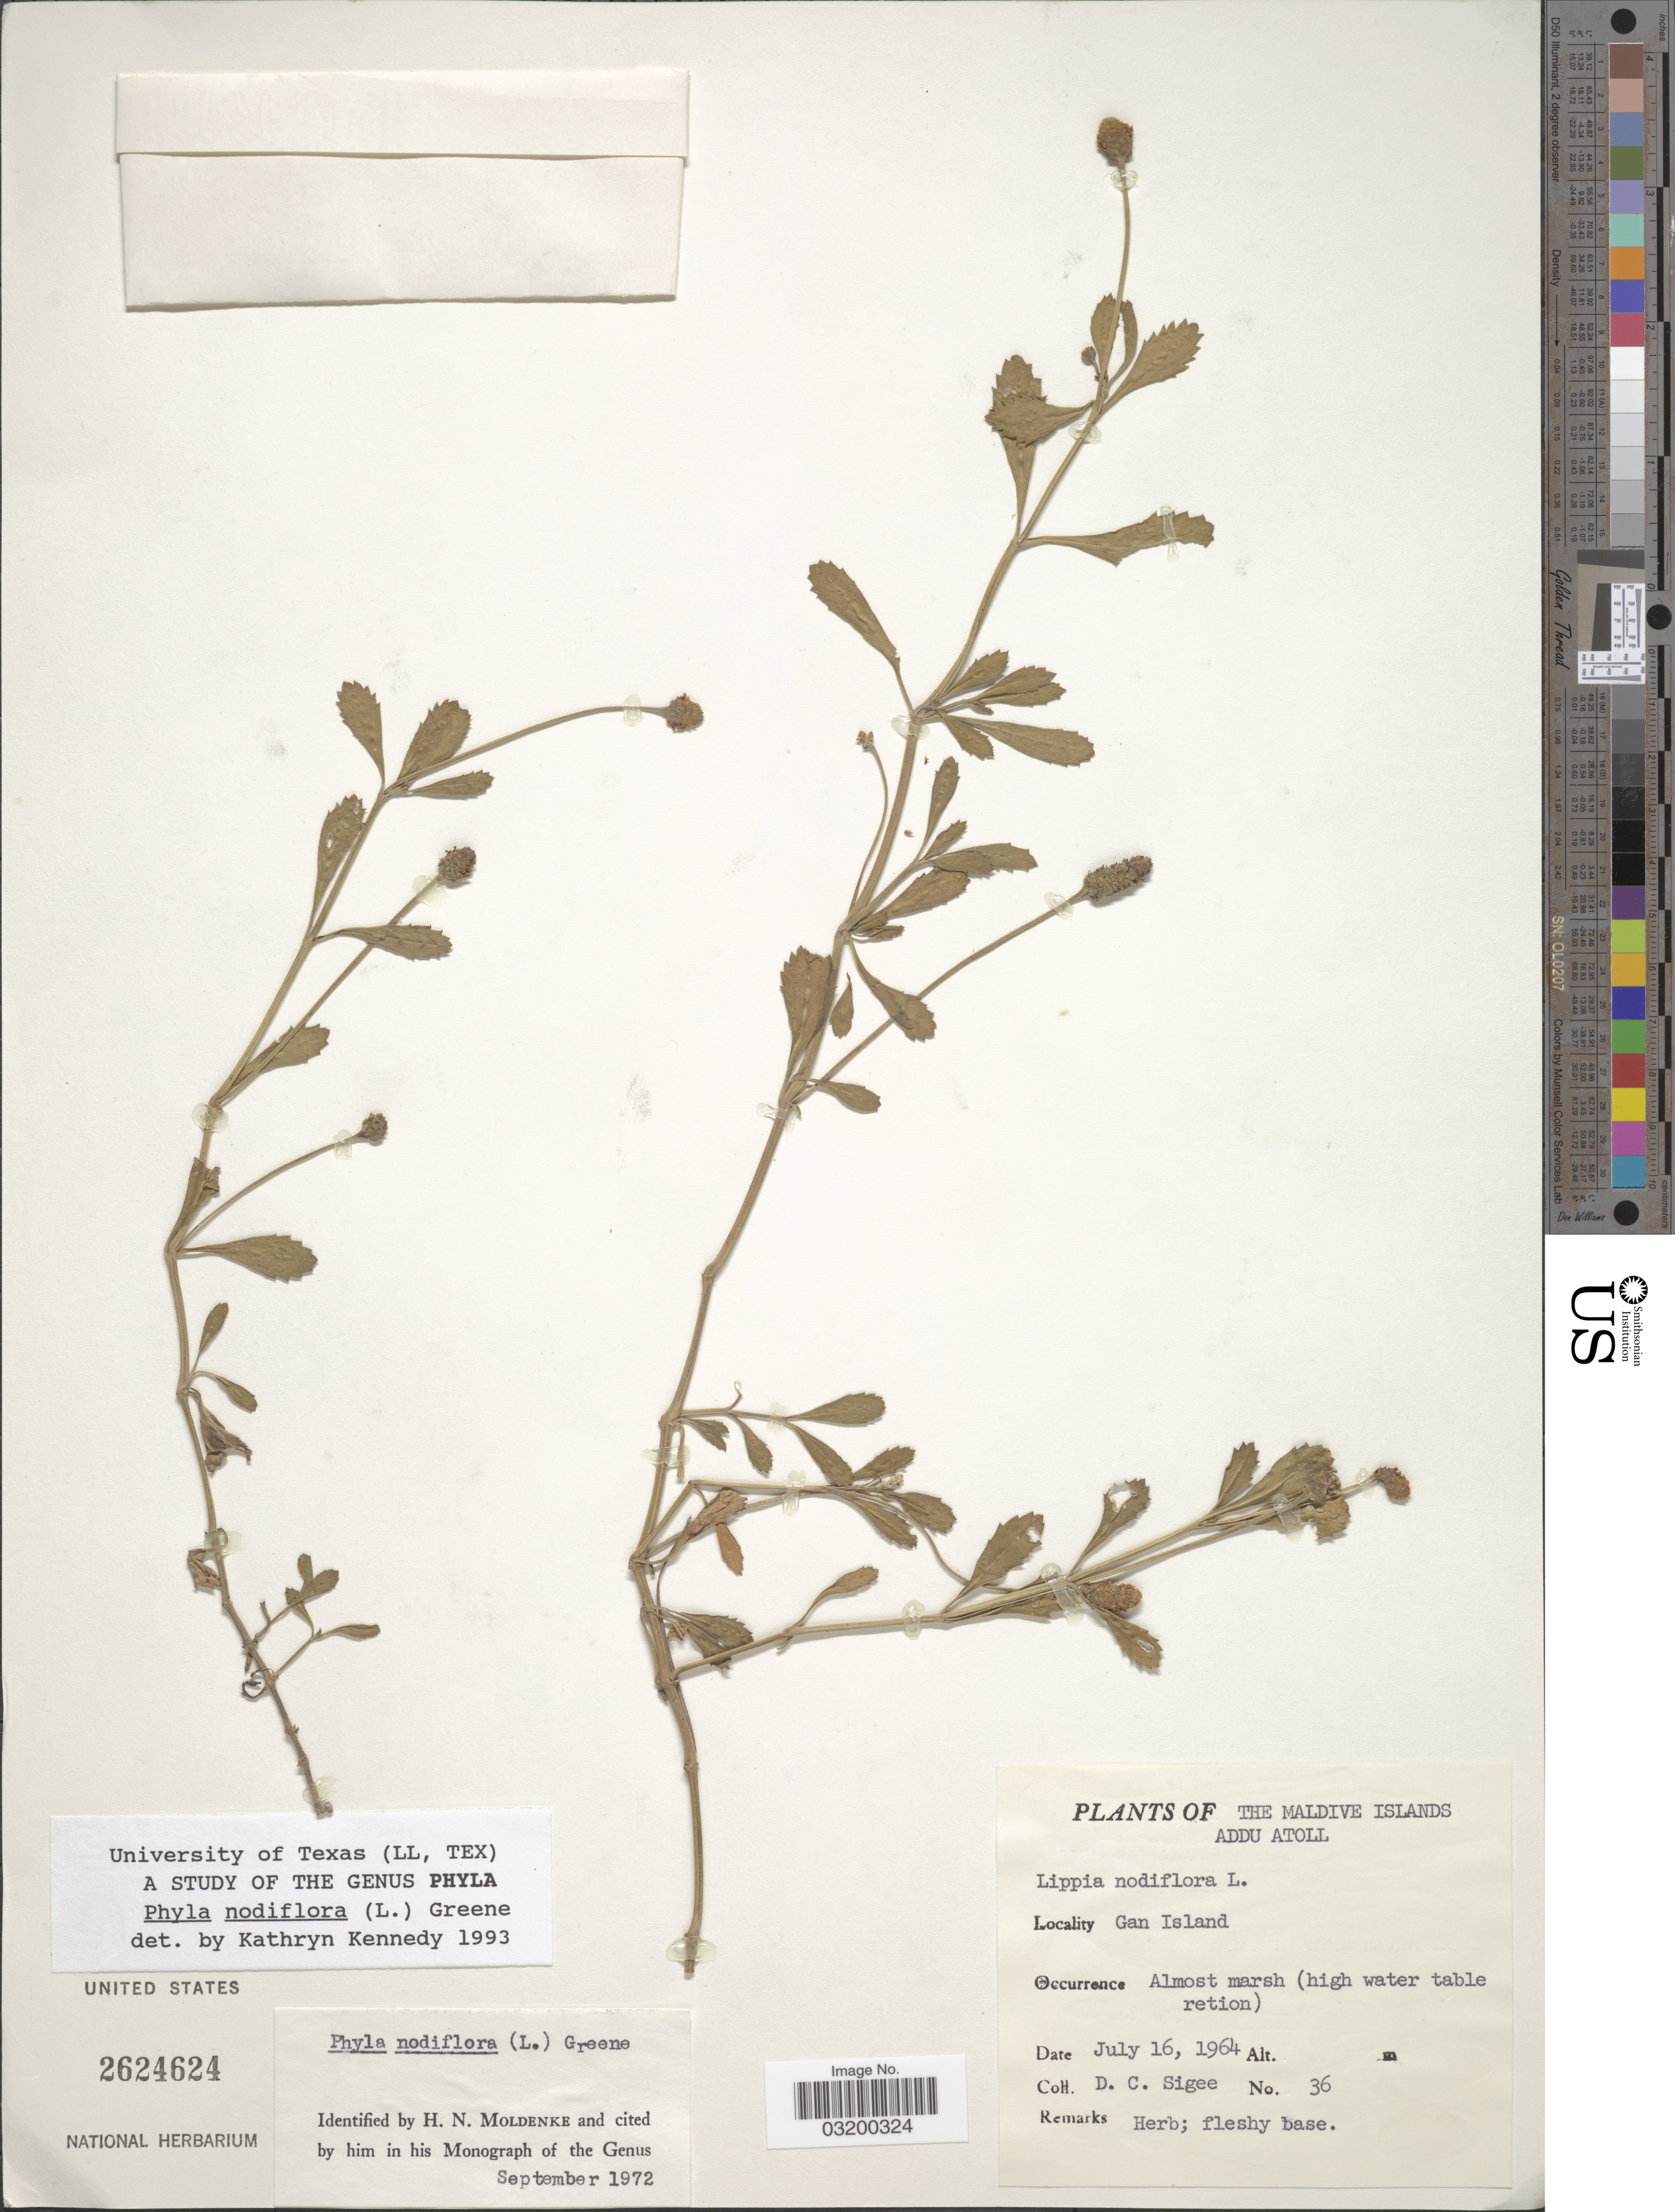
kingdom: Plantae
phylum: Tracheophyta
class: Magnoliopsida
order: Lamiales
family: Verbenaceae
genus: Phyla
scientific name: Phyla nodiflora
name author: (L.) Greene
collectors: D. C. Sigee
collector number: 36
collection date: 1964-07-16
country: Maldive Islands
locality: Addu Atoll. Gan Island.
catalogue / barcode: US 2624624